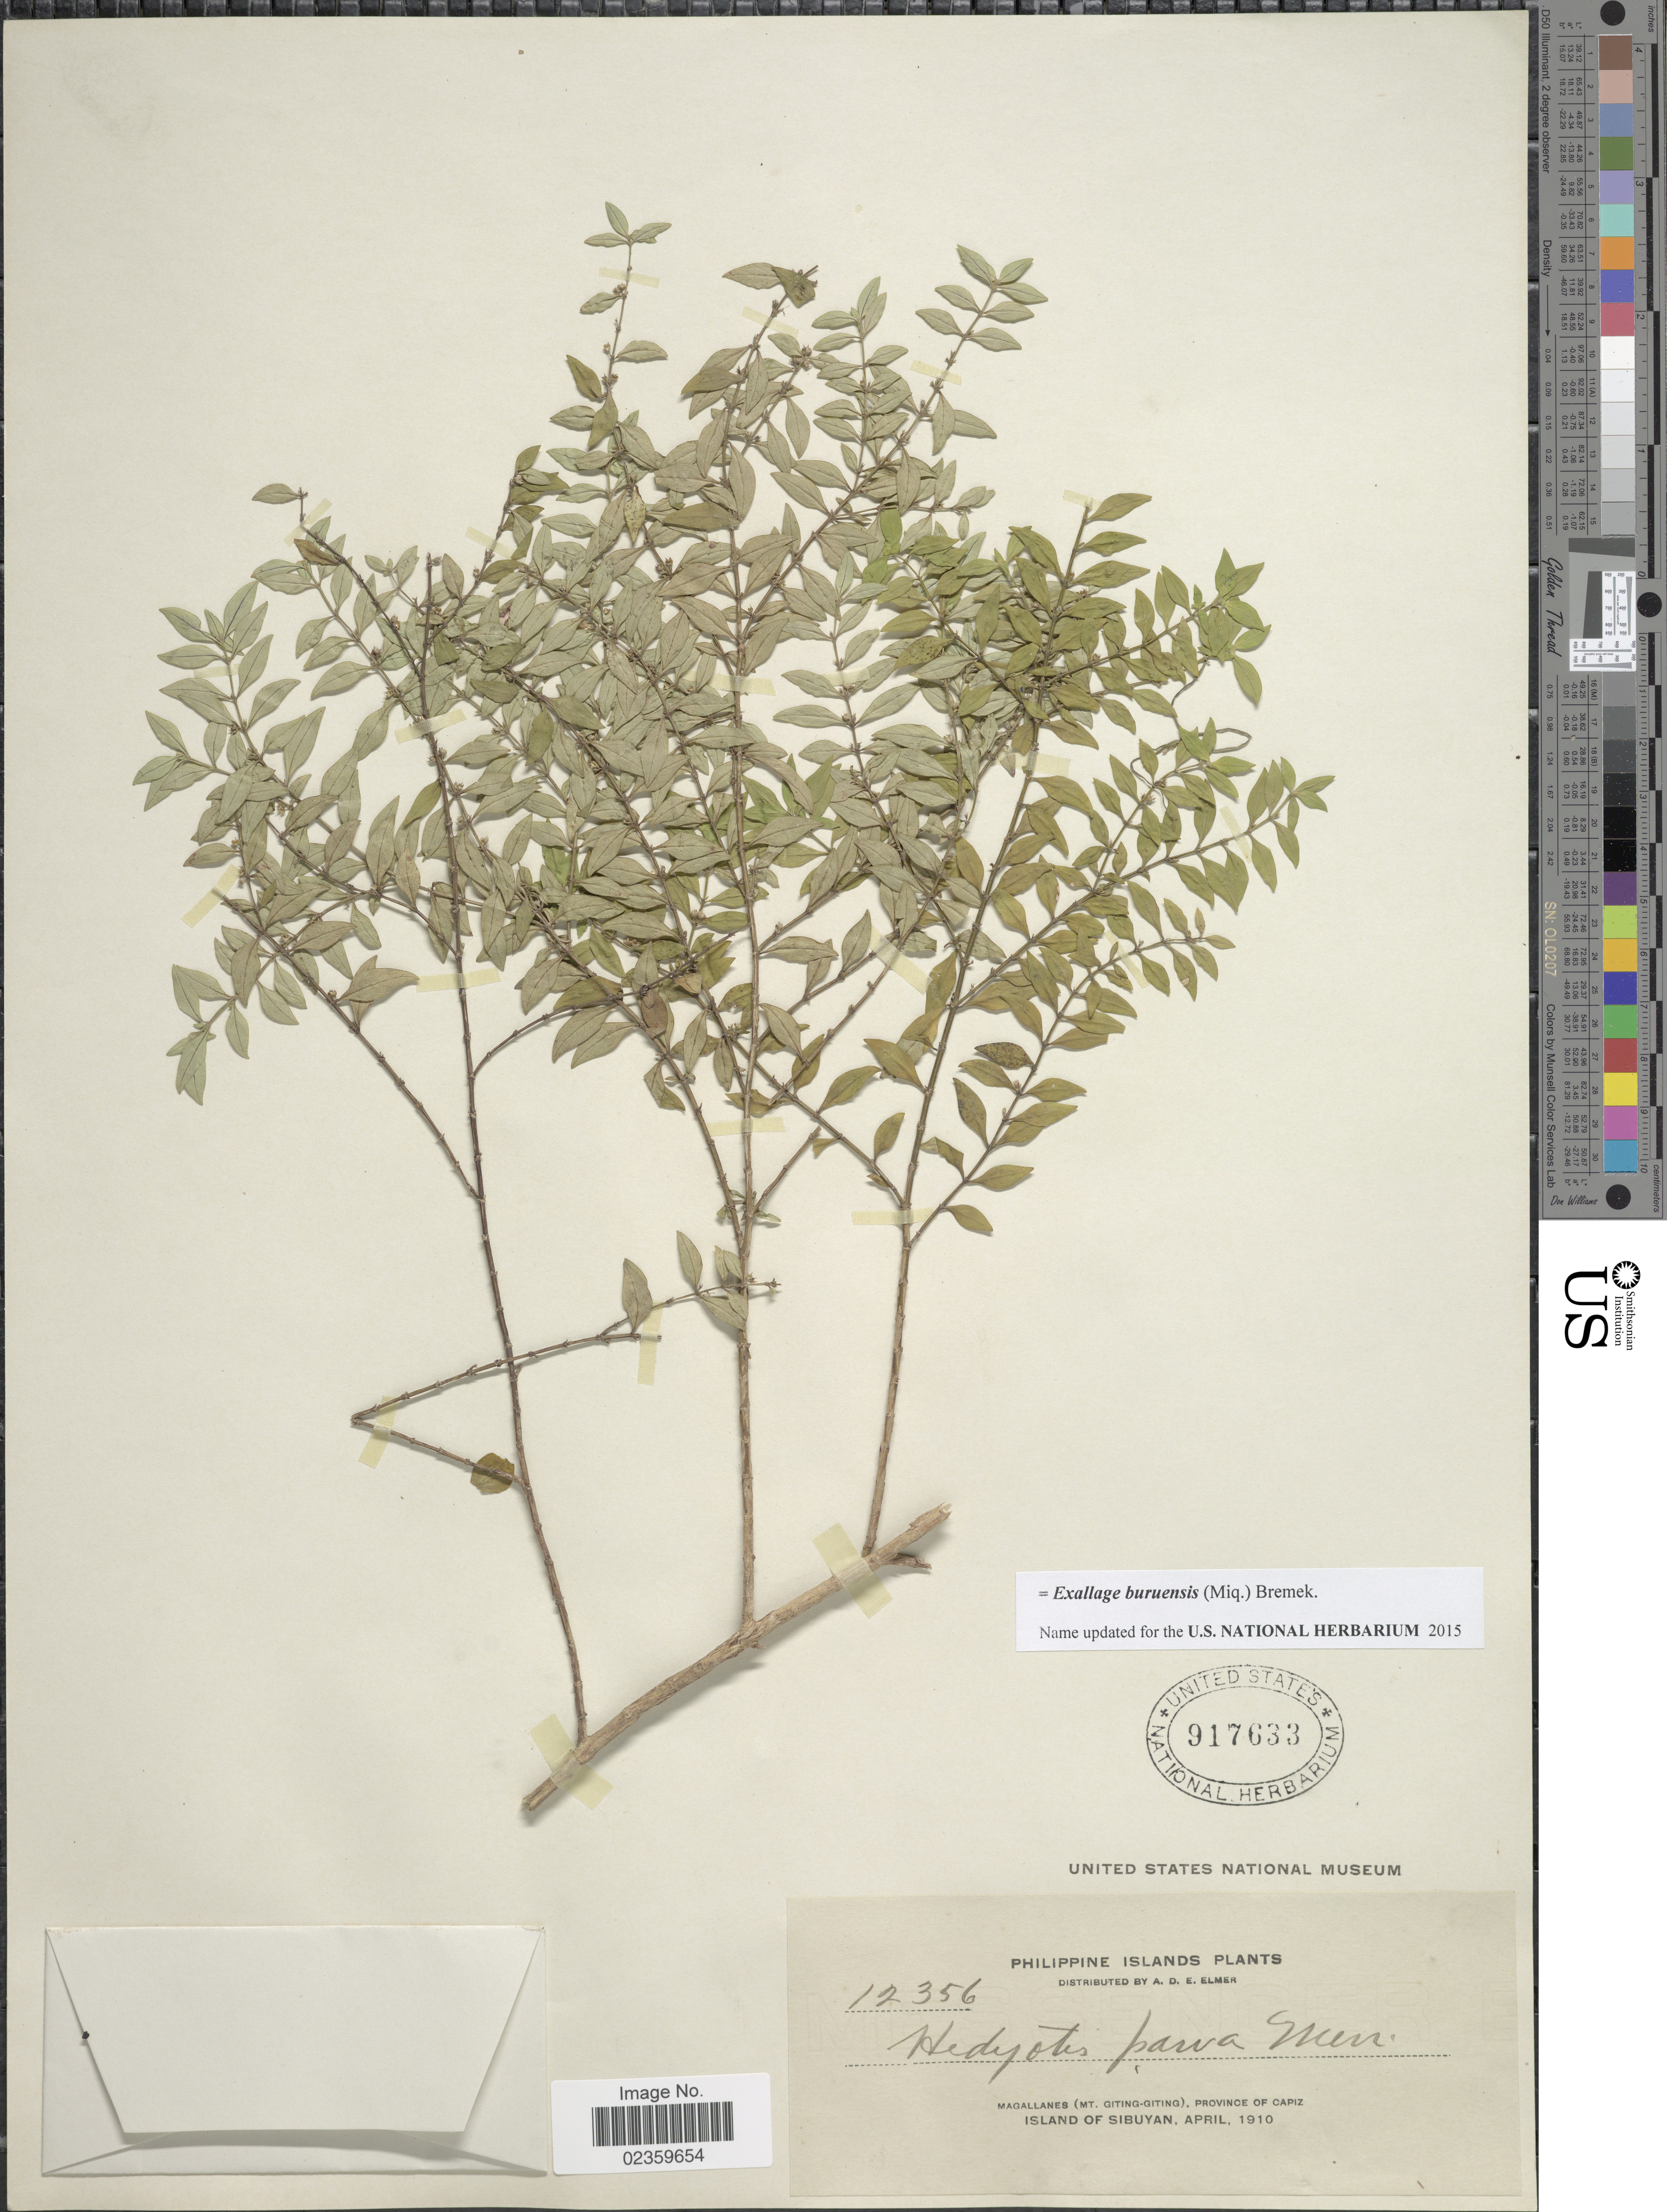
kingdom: Plantae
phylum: Tracheophyta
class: Magnoliopsida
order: Gentianales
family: Rubiaceae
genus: Exallage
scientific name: Exallage buruensis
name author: (Miq.) Bremek.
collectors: A. D. E. Elmer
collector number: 12356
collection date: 1910-04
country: Philippines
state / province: Western Visayas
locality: Philippine Islands. Magallanes (Mt. Giting-Giting), Province of Capiz. Island of Sibuyan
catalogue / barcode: US 917633